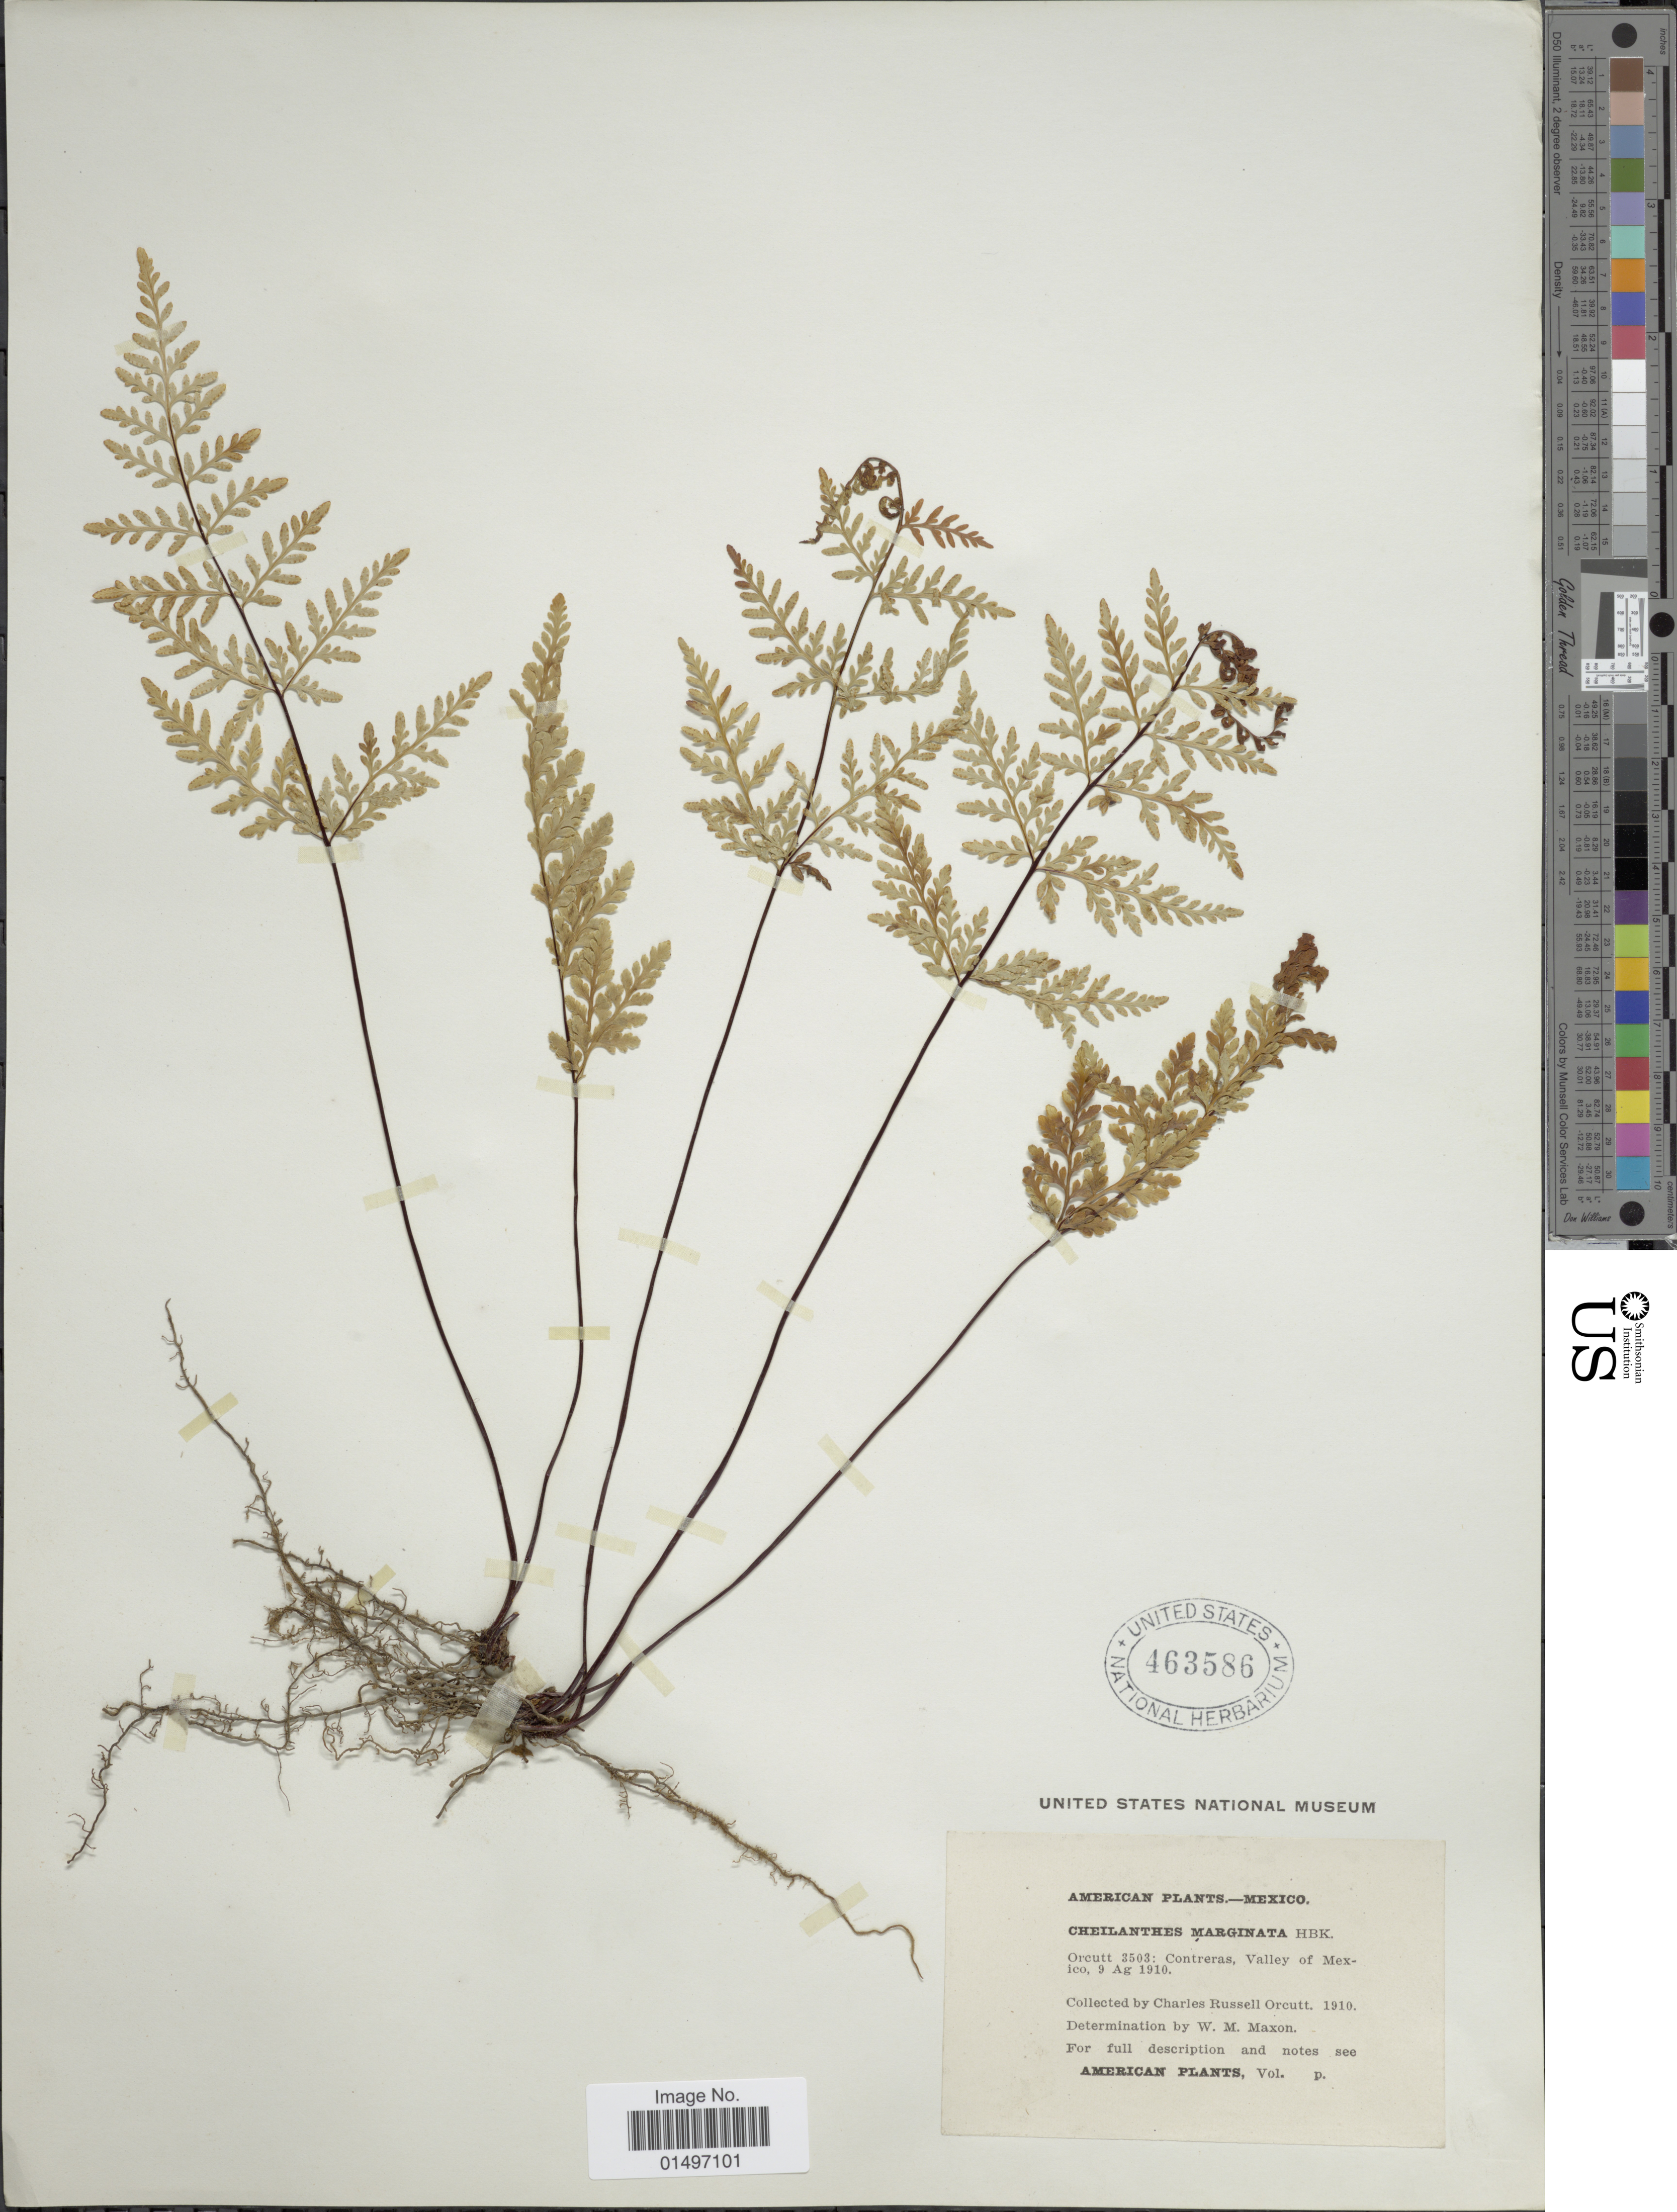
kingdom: Plantae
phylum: Tracheophyta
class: Polypodiopsida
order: Polypodiales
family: Pteridaceae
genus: Gaga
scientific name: Gaga hirsuta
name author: (Link) Fay W. Li & Windham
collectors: C. R. Orcutt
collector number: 3503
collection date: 1910-08-09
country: Mexico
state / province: México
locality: Mexico, Contreras, Valley of Mexico.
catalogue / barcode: US 463586